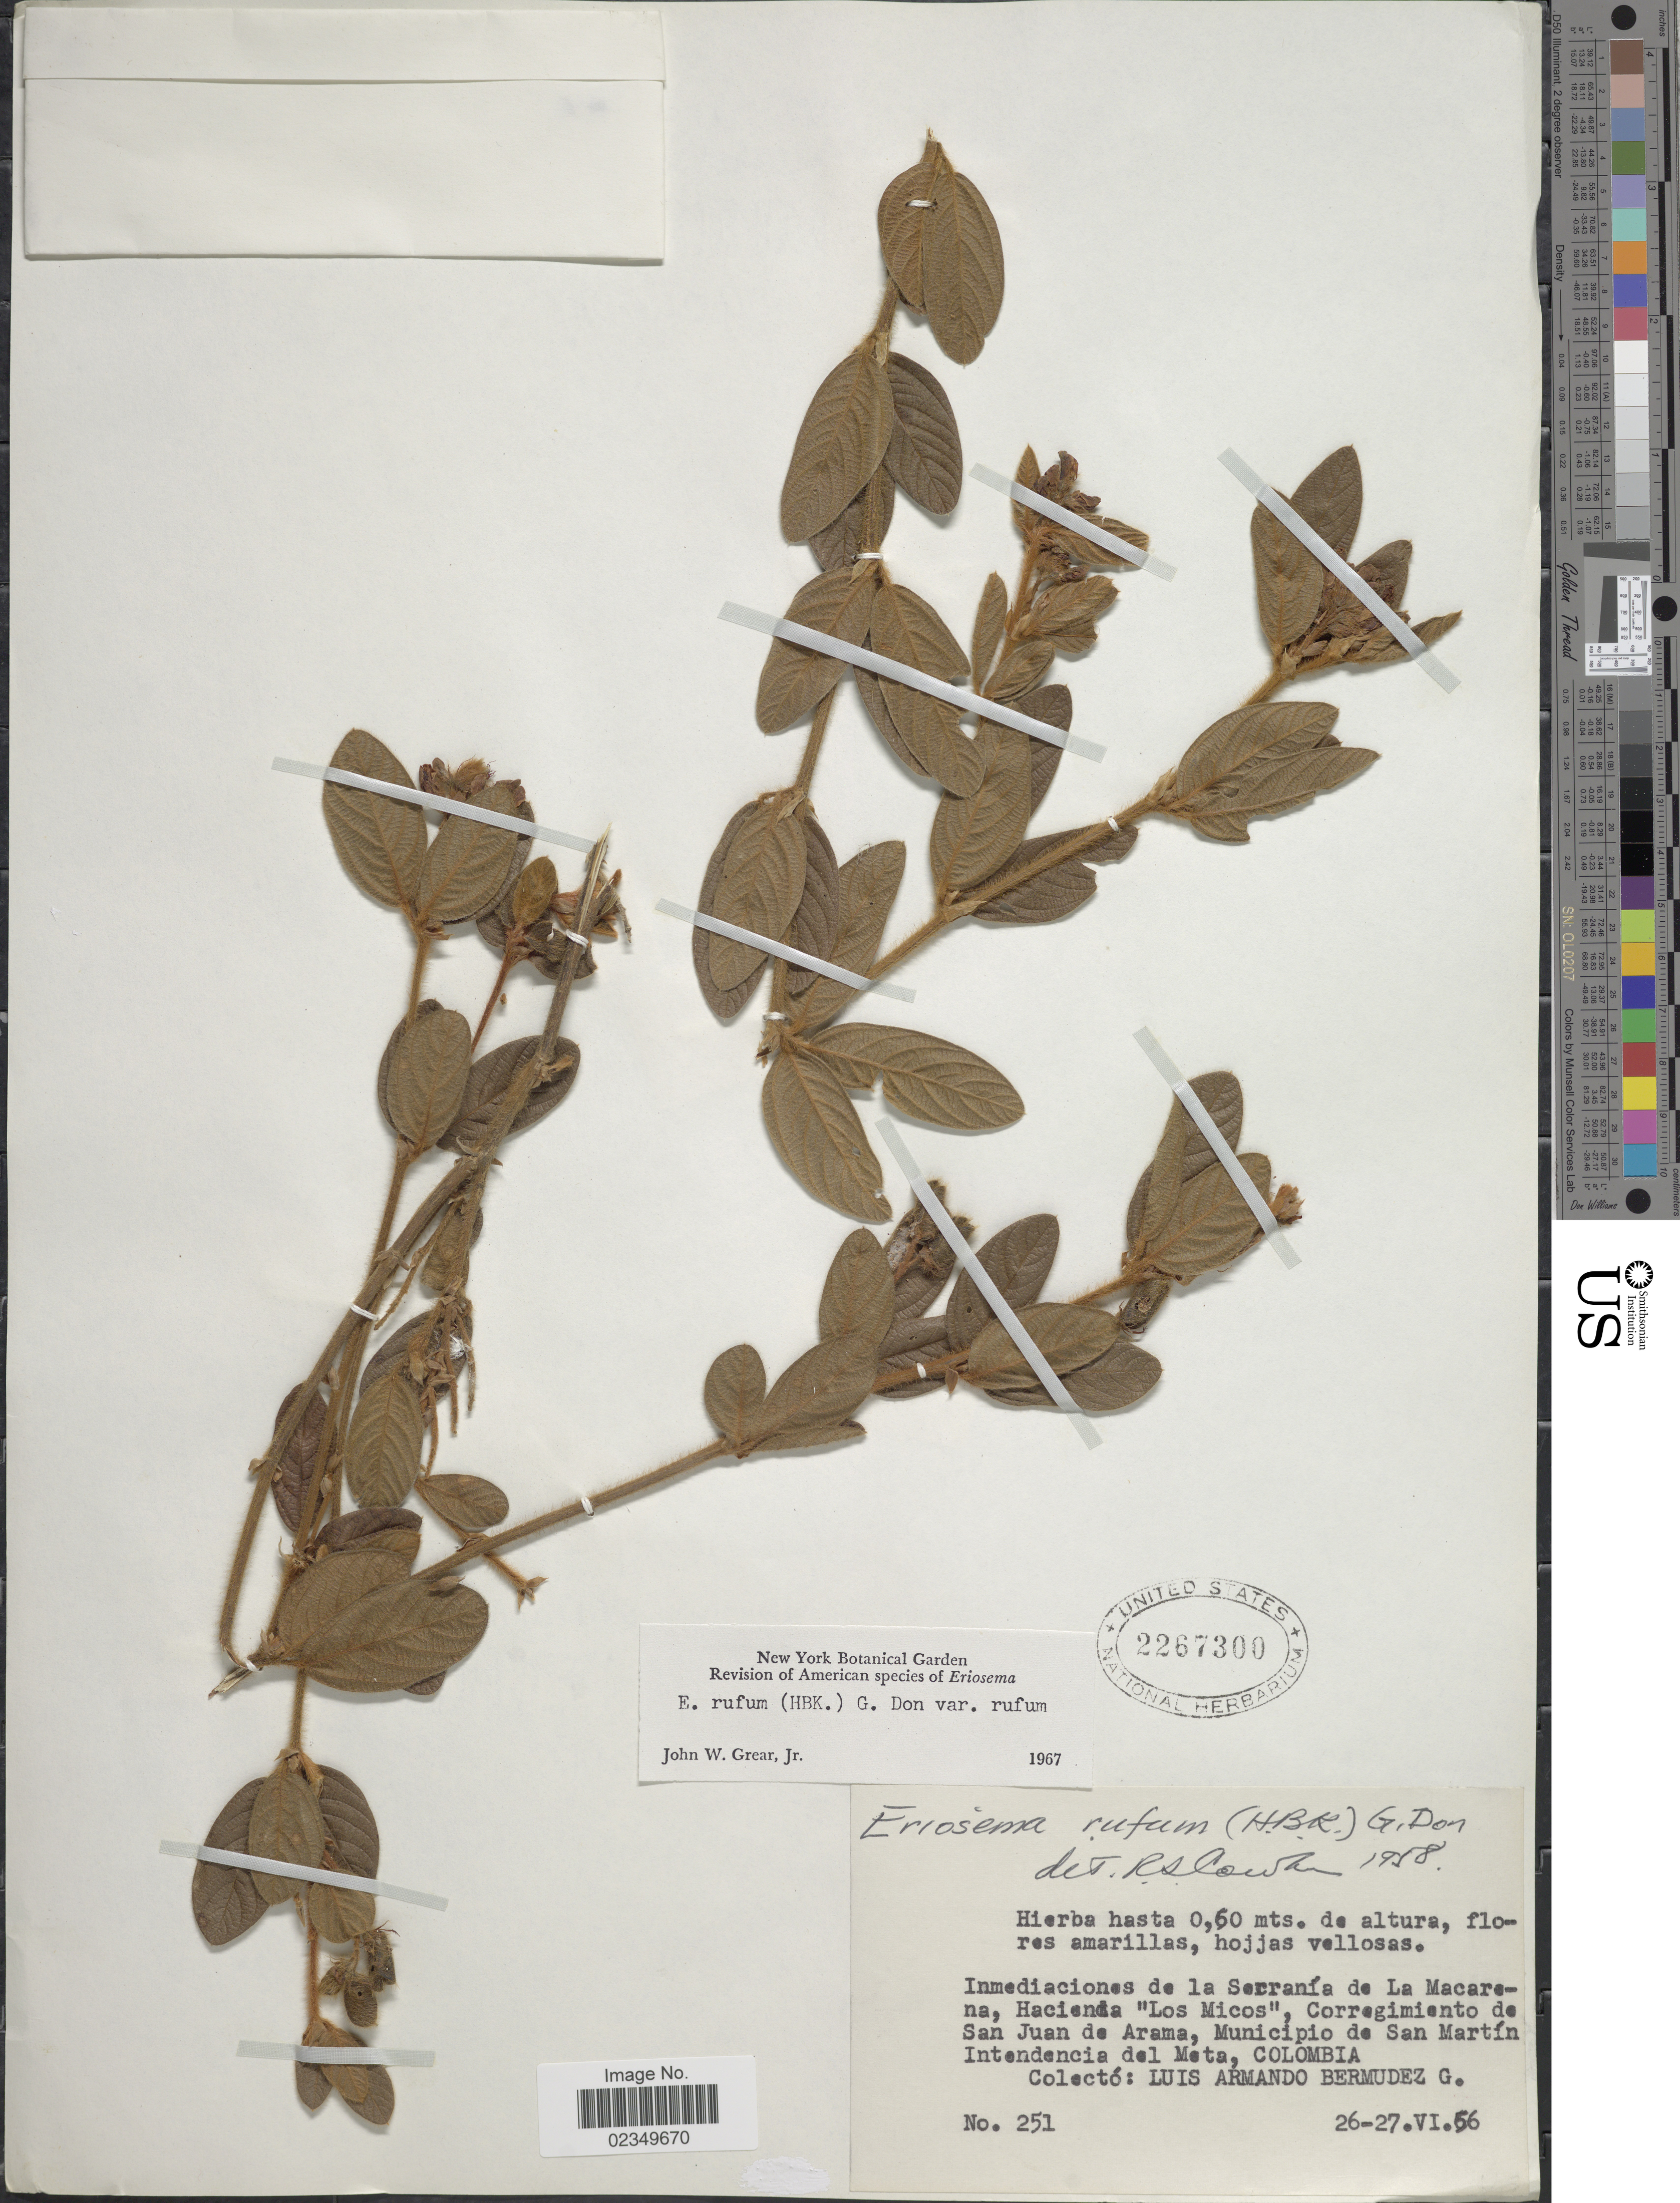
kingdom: Plantae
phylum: Tracheophyta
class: Magnoliopsida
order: Fabales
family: Fabaceae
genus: Eriosema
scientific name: Eriosema rufum var. rufum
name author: (Kunth) G. Don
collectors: L. Bermudez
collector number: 251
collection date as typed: Transcribed d/m/y: 26/6/56 to 27/6/56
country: Colombia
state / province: Meta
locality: Inmediaciones de la Sorrania de La Macarena, Hacienda Los Micos, Corregimiento de San Juan de Arama, Municipio de San martin Intendencia del Meta, Colombia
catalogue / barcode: US 2267300